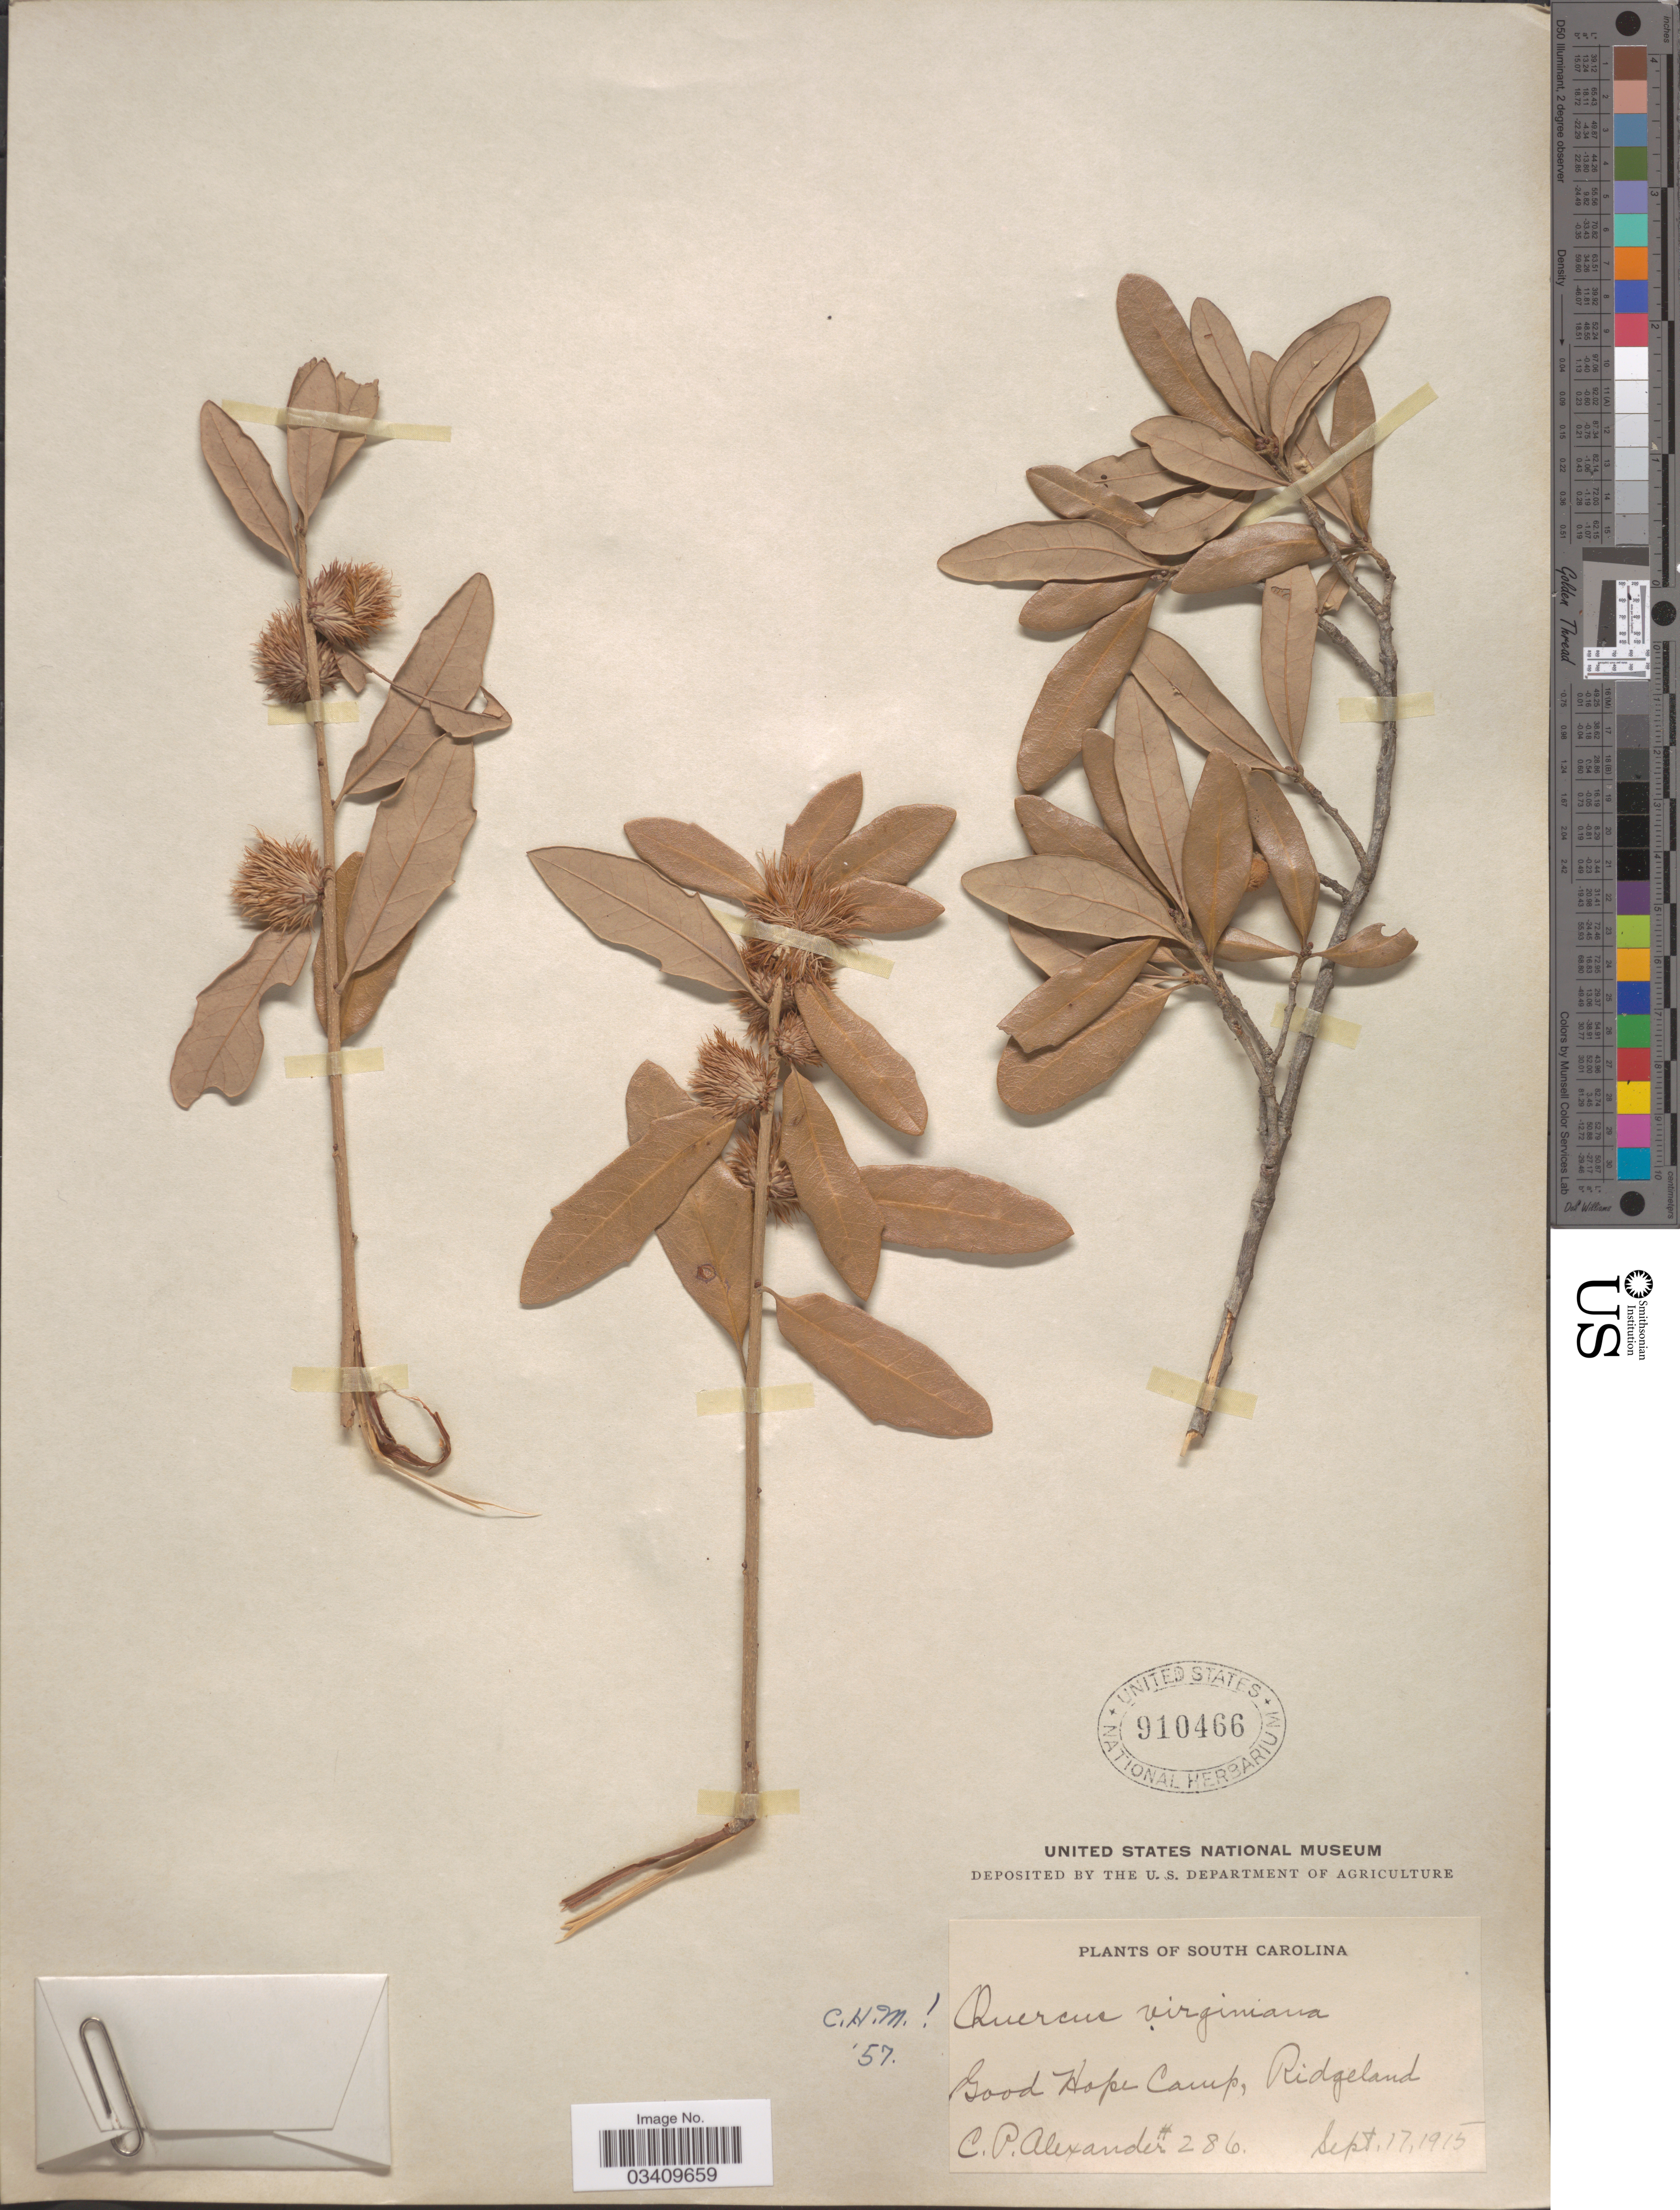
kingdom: Plantae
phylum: Tracheophyta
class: Magnoliopsida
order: Fagales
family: Fagaceae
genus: Quercus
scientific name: Quercus virginiana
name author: Mill.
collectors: C. P. Alexander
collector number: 286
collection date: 1915-09-17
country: United States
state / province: South Carolina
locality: Good Hope Camp, Ridgeland.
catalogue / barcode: US 910466